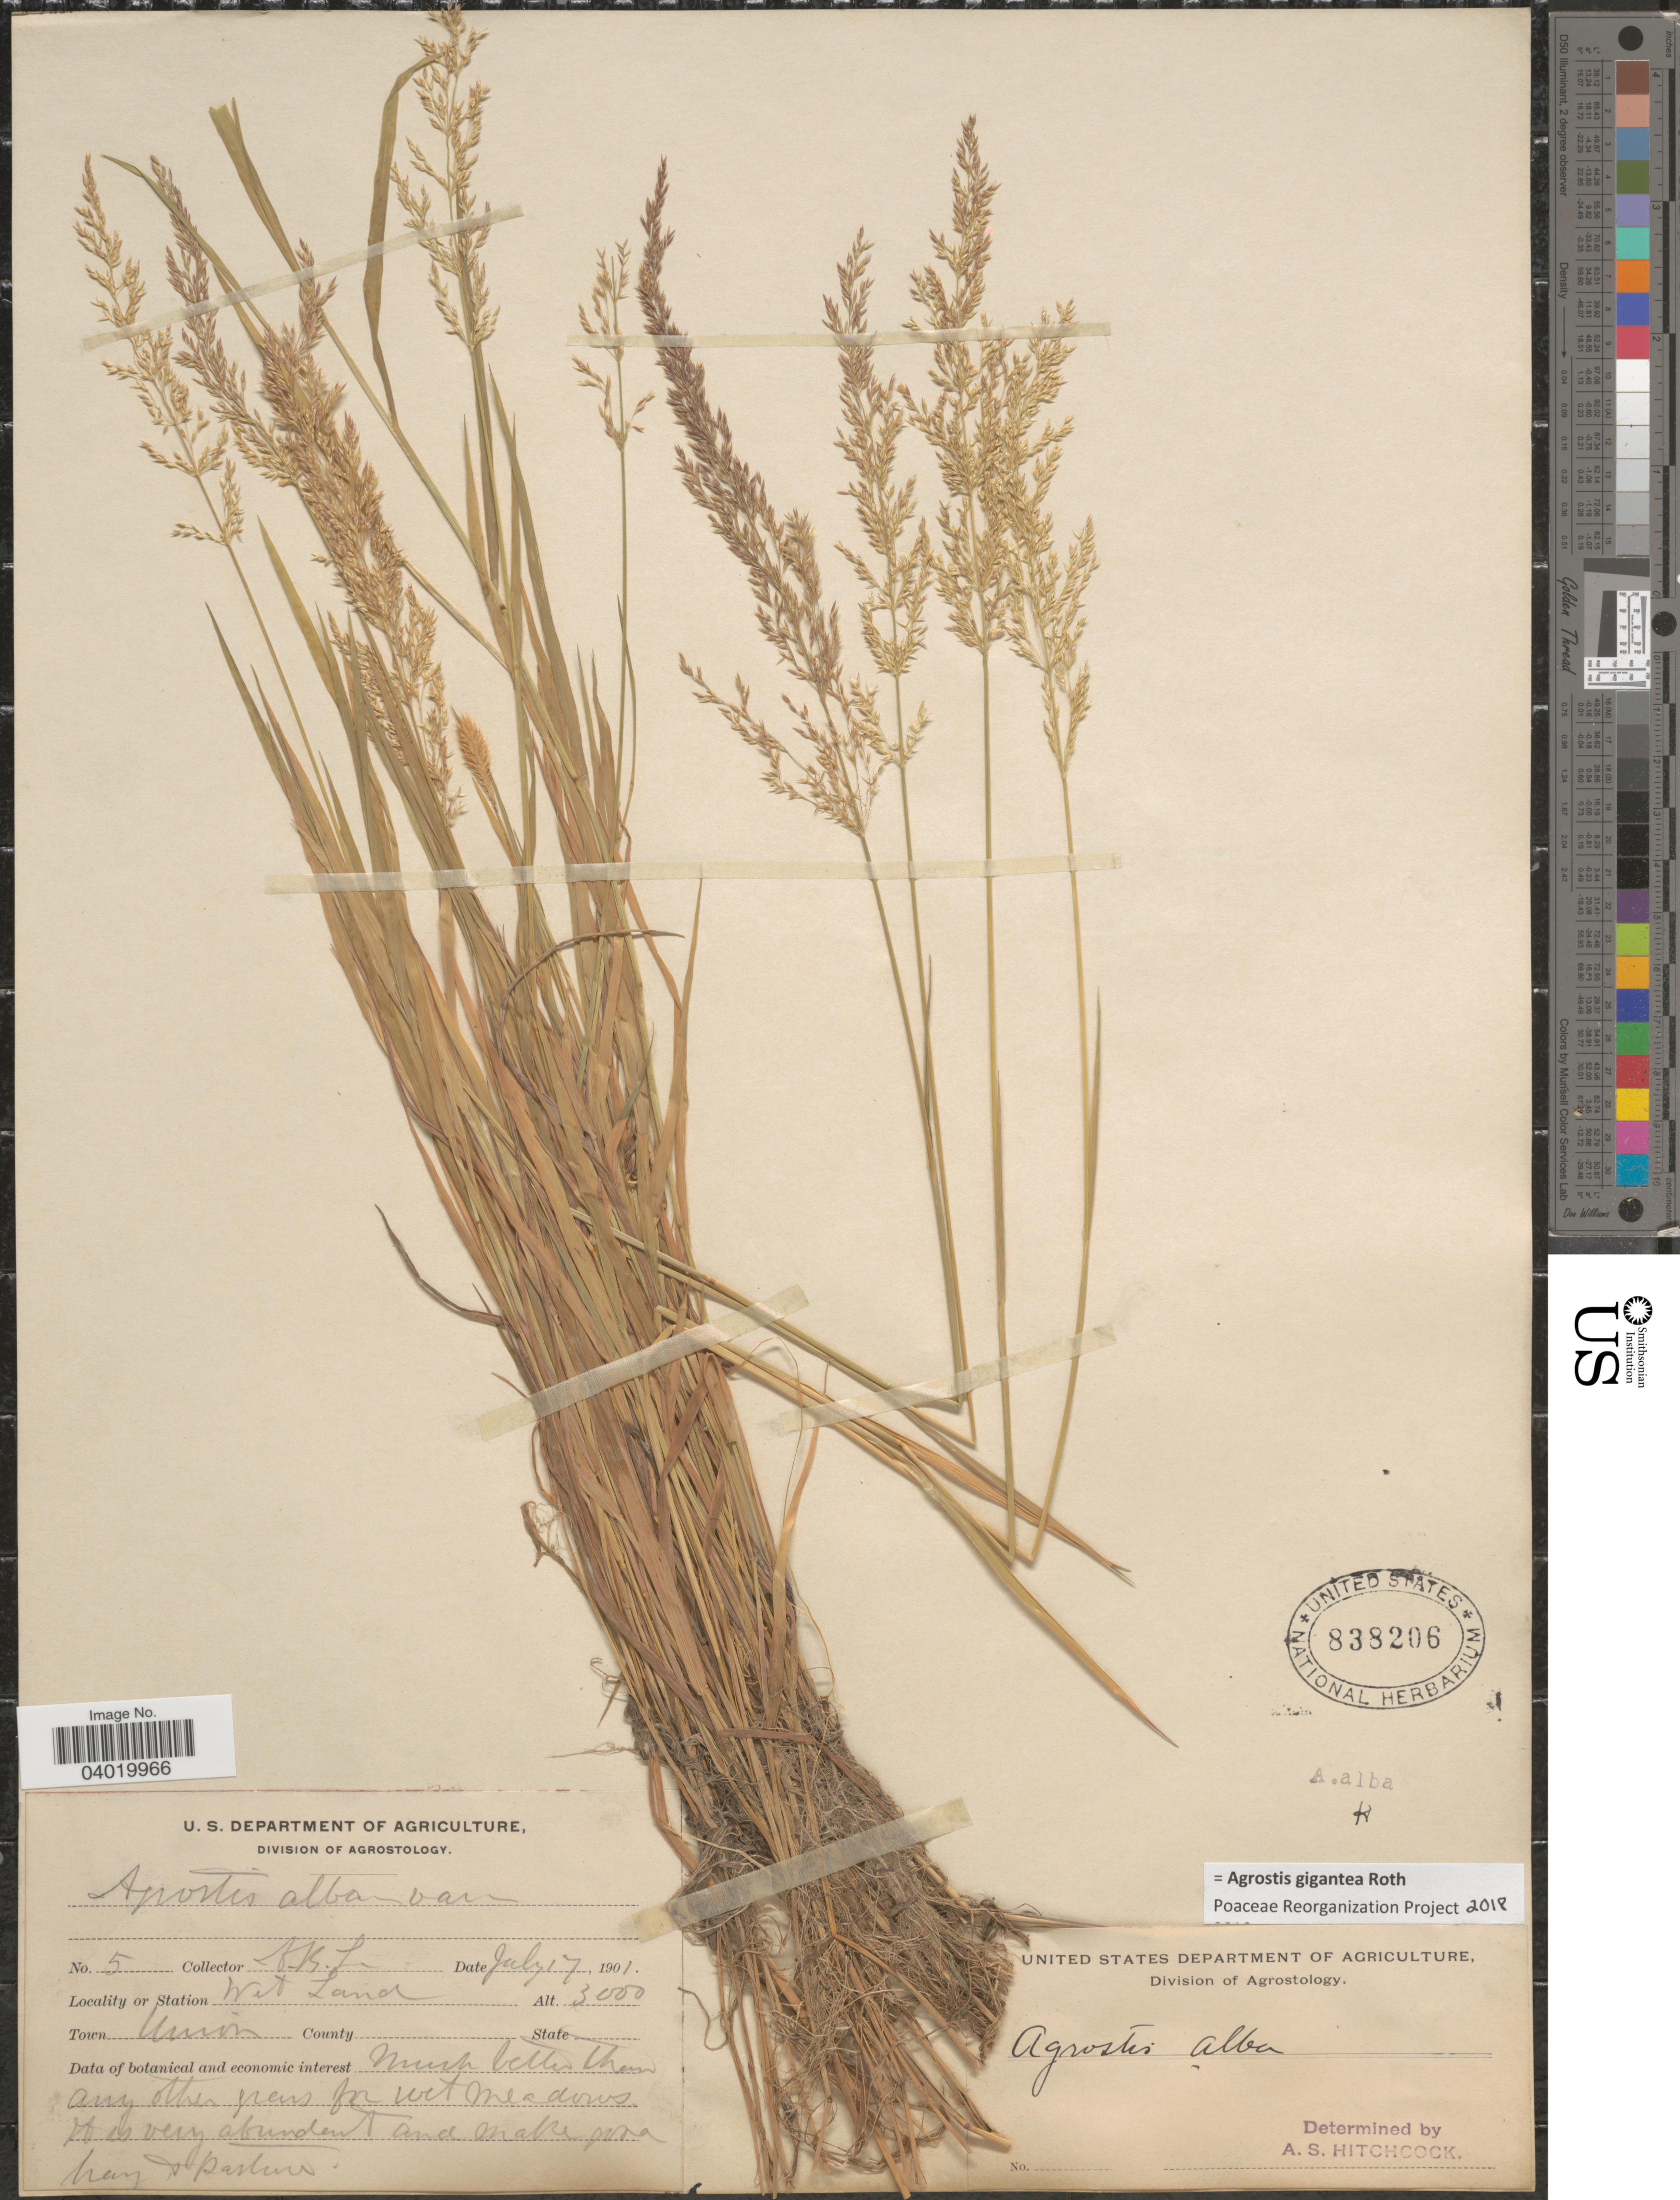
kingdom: Plantae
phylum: Tracheophyta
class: Liliopsida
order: Poales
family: Poaceae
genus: Agrostis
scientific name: Agrostis gigantea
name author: Roth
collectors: A. Leckenby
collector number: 5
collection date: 1901-07-17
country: United States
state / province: Oregon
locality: Station Wet Land. Town Union.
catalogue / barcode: US 838206